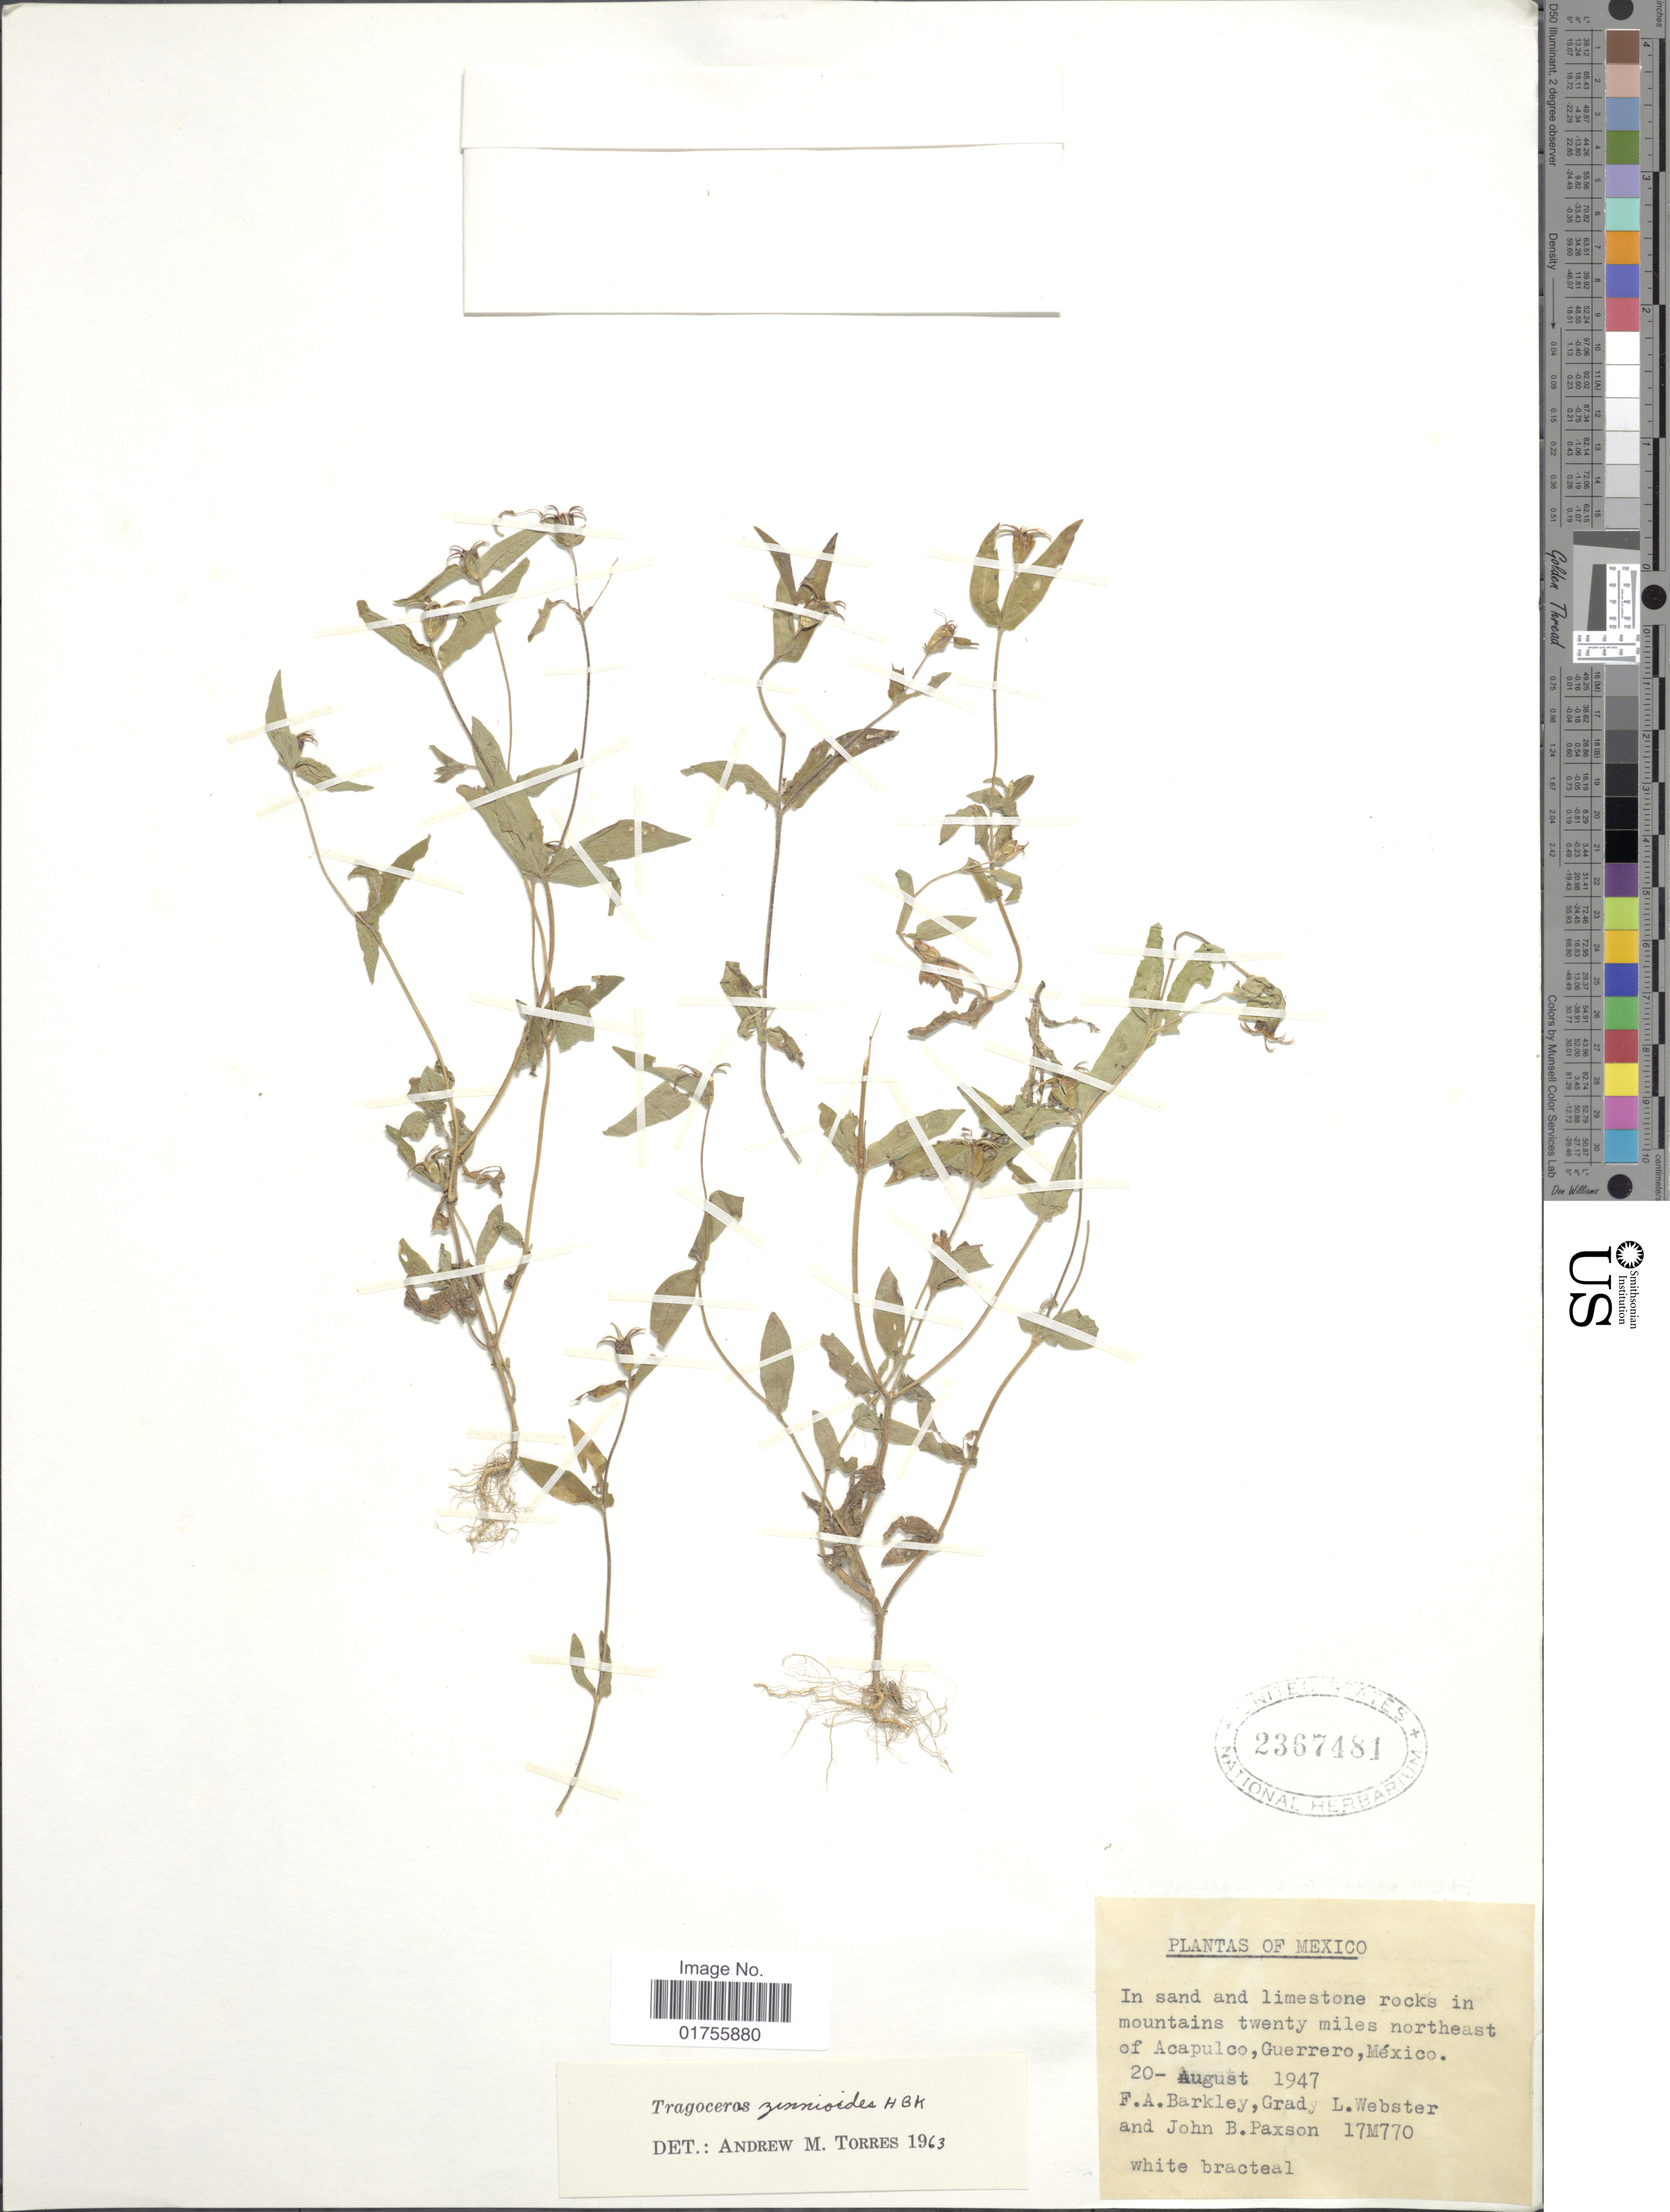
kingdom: Plantae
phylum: Tracheophyta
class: Magnoliopsida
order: Asterales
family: Asteraceae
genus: Tragoceros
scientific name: Tragoceros zinnioides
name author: Kunth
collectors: F. A. Barkley, G. L. Webster & J. B. Paxson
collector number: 17M770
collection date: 1947-08-20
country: Mexico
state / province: Guerrero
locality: In twenty miles northeast of Acapulco, Guerrero, Mexico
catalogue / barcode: US 2367481